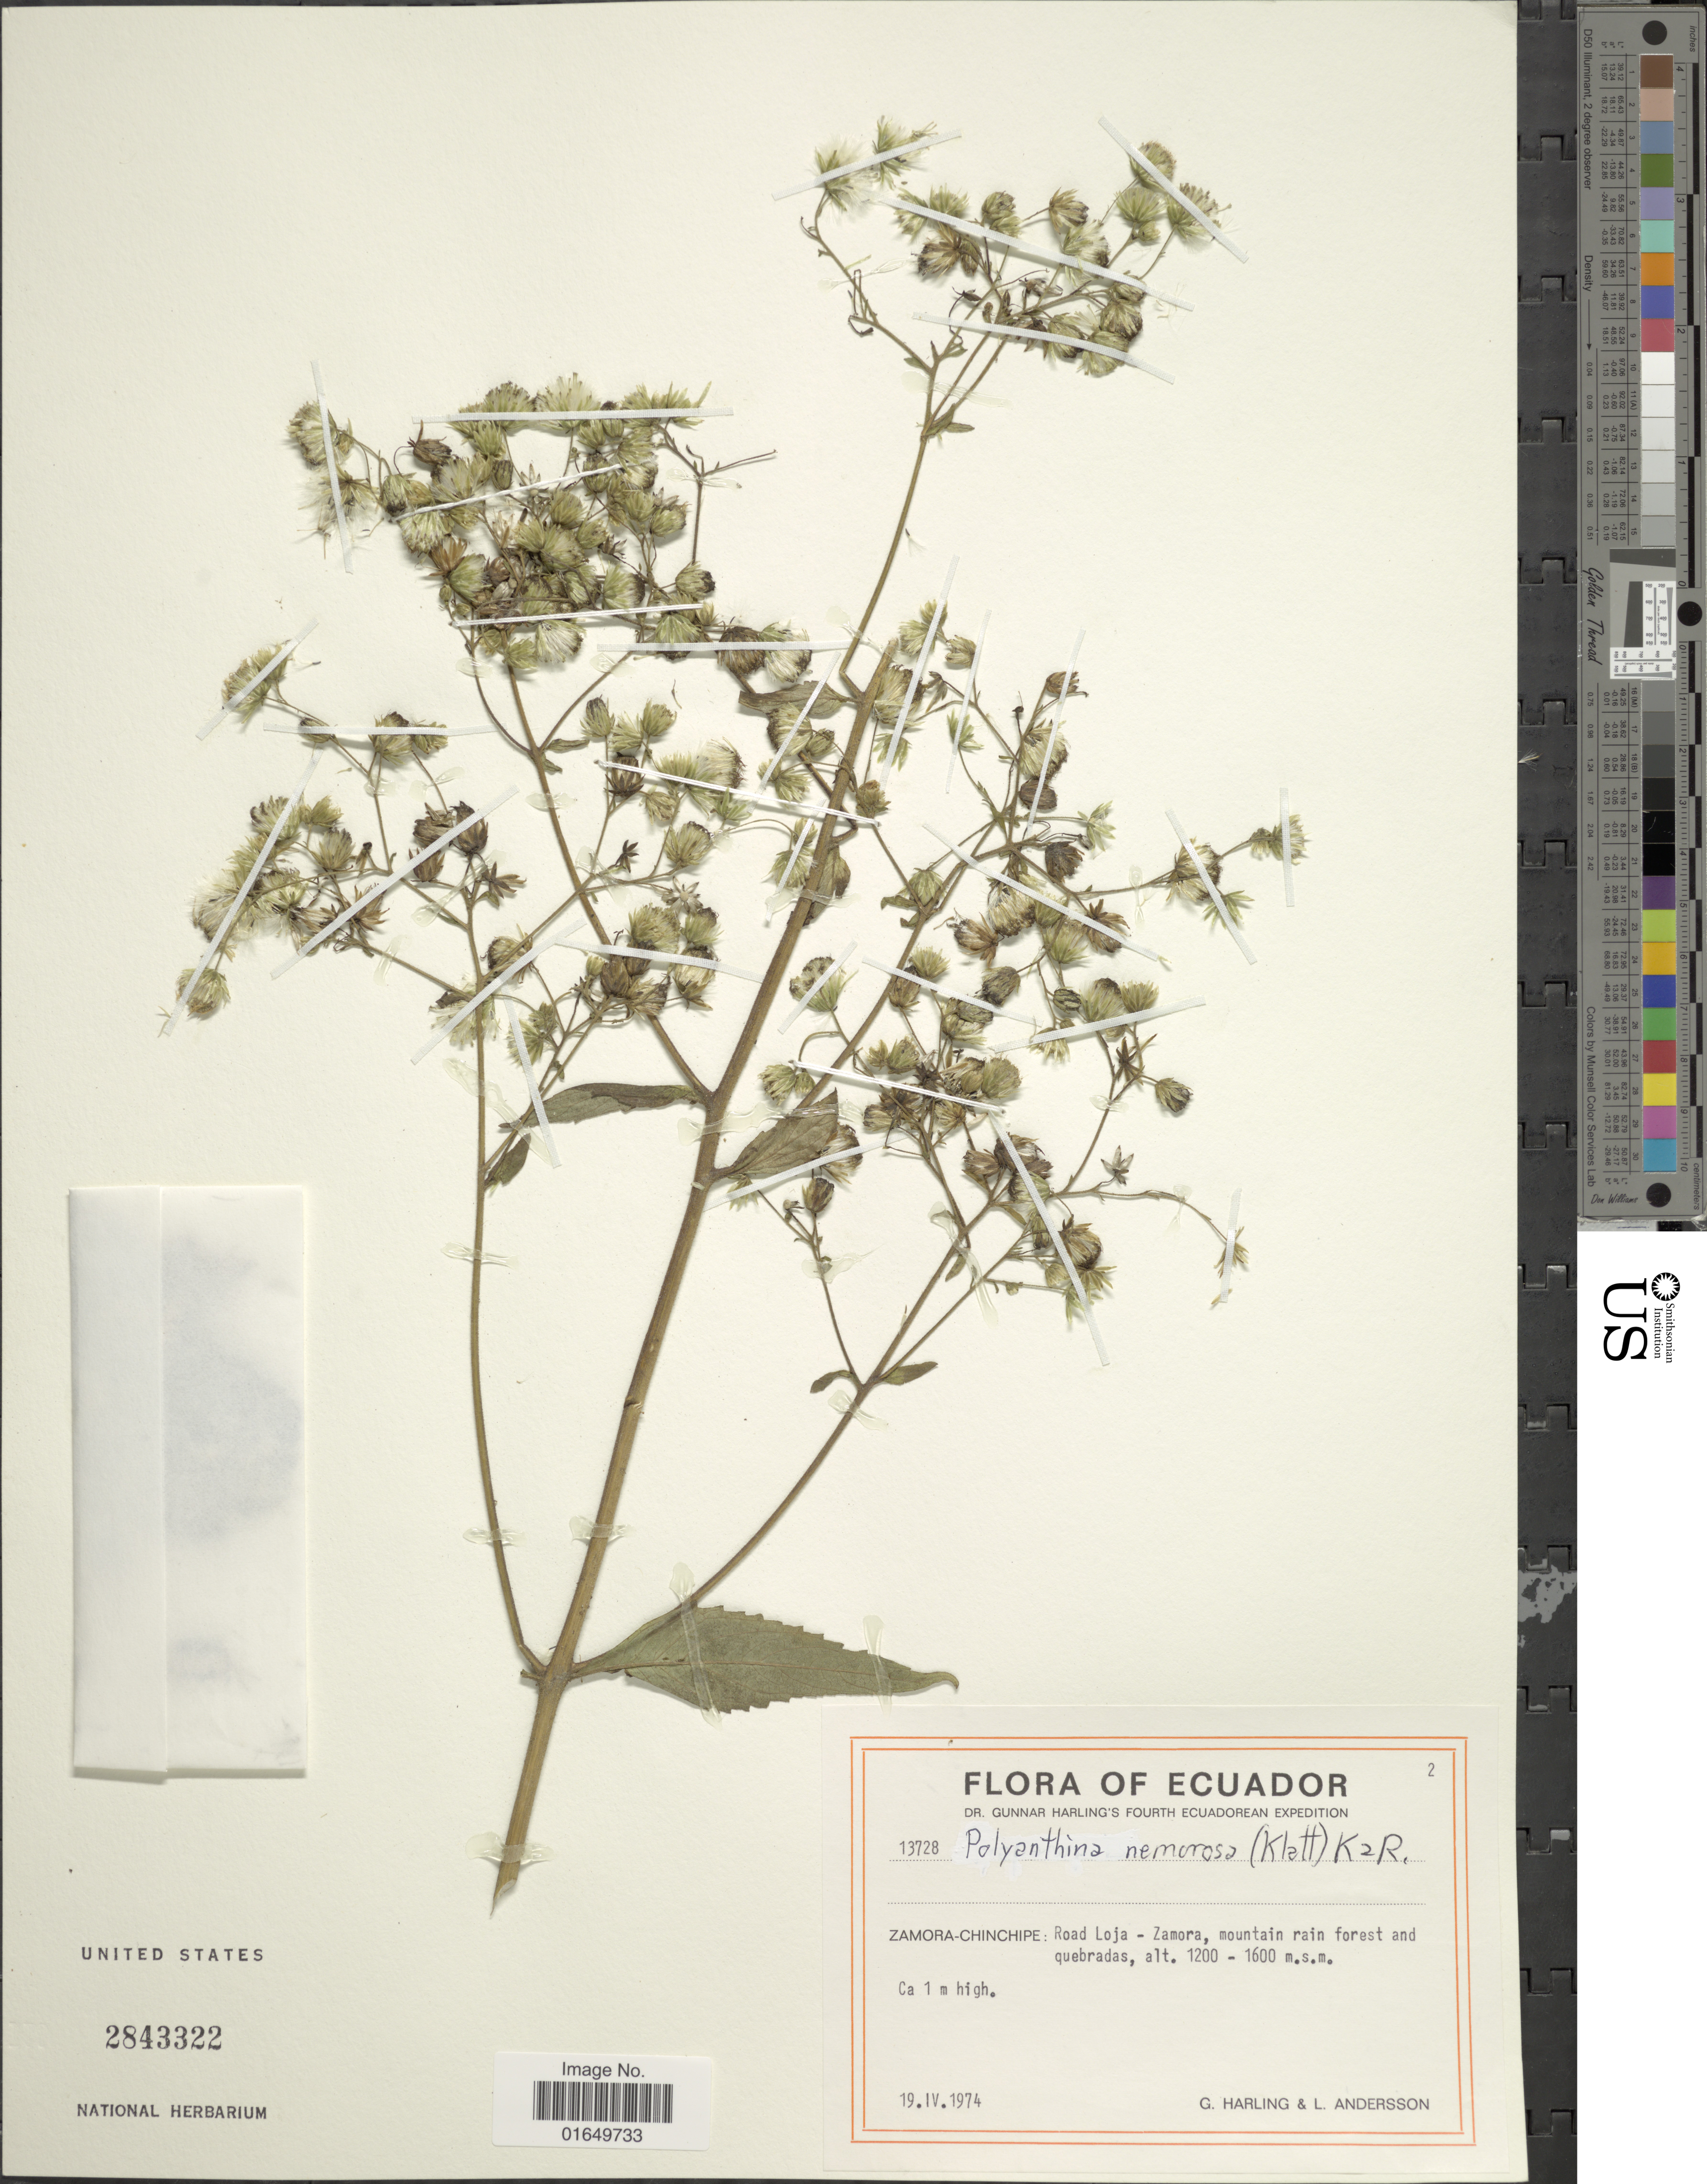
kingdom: Plantae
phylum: Tracheophyta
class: Magnoliopsida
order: Asterales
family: Asteraceae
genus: Polyanthina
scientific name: Polyanthina nemorosa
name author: (Klatt) R.M. King & H. Rob.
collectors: G. Harling & L. Andersson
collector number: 13728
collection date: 1974-04-19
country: Ecuador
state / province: Zamora-Chinchipe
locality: Road Loja - Zamora, mountain rain forest and quebradas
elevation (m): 1200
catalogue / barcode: US 2843322